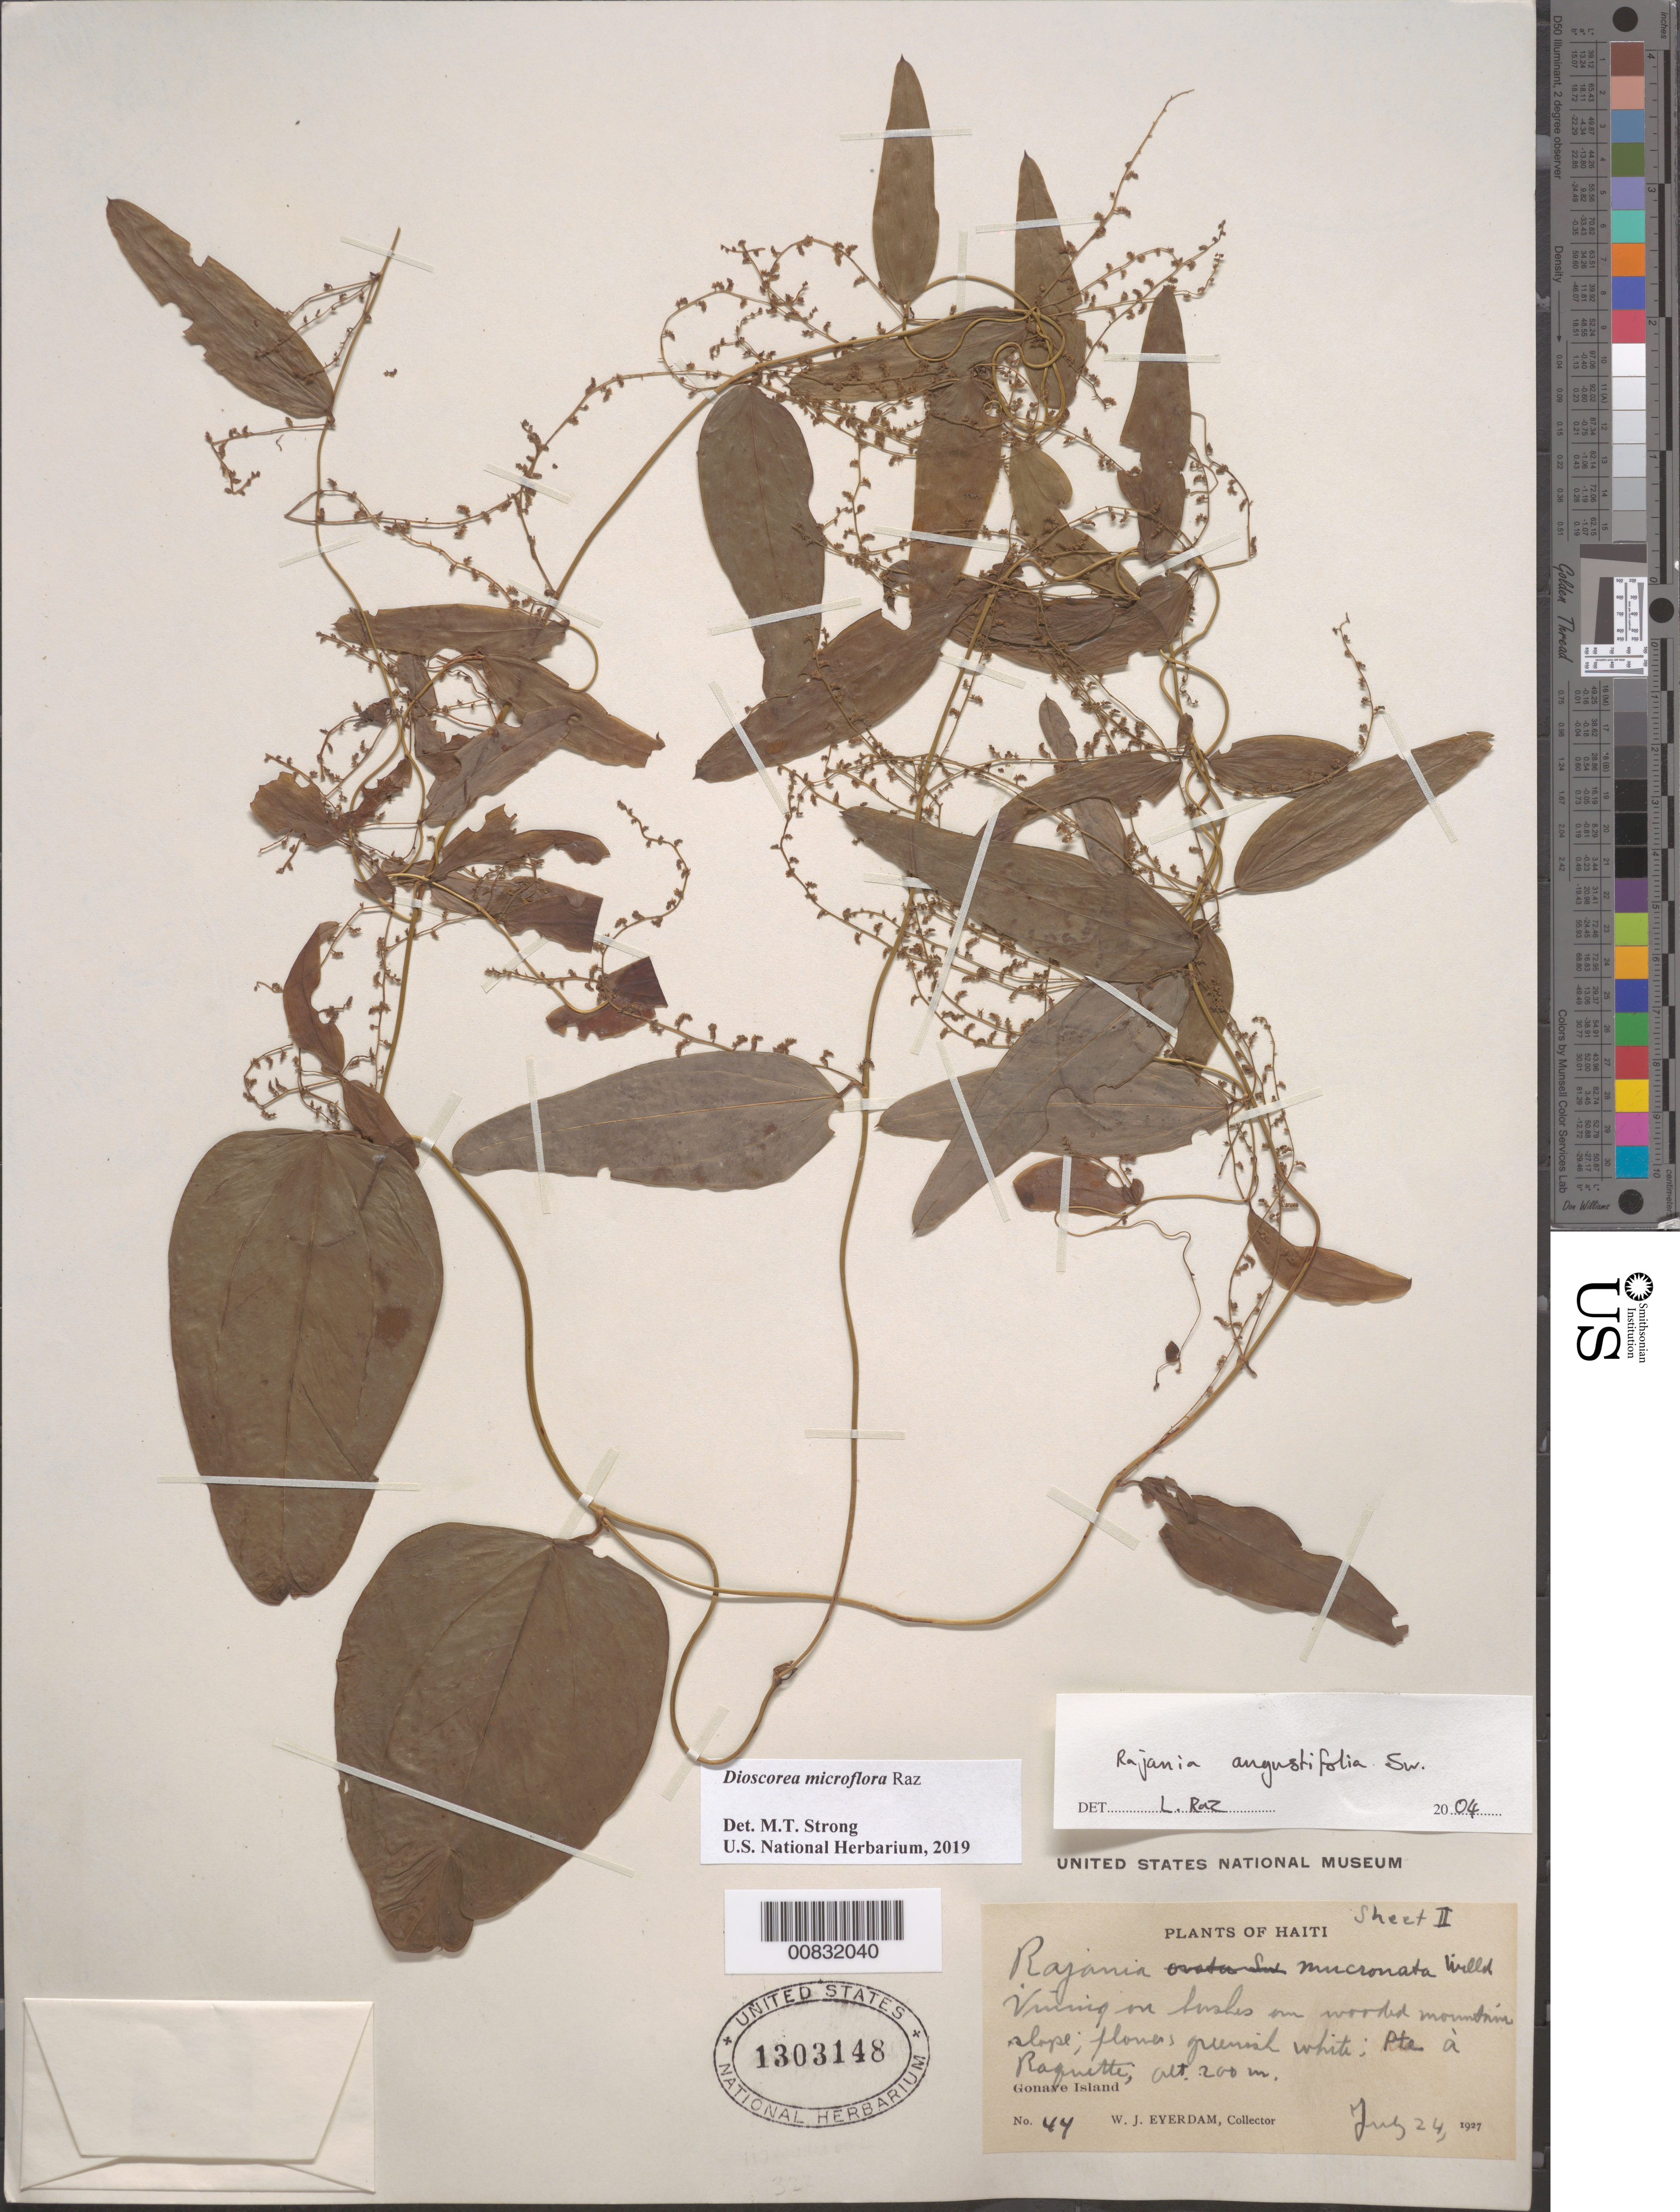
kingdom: Plantae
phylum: Tracheophyta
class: Liliopsida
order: Dioscoreales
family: Dioscoreaceae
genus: Dioscorea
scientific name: Dioscorea microflora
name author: Raz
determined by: Strong, M. T., (US), Smithsonian Institution - National Museum of Natural History (UNITED STATES)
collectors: W. J. Eyerdam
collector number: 44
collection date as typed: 24 Jul 1927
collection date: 1927-07-24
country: Haiti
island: Gonave I.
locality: Ile La Gonave, Pte-à-Raquettes.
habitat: In woods on mountain slope.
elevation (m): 200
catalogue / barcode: US 1303148